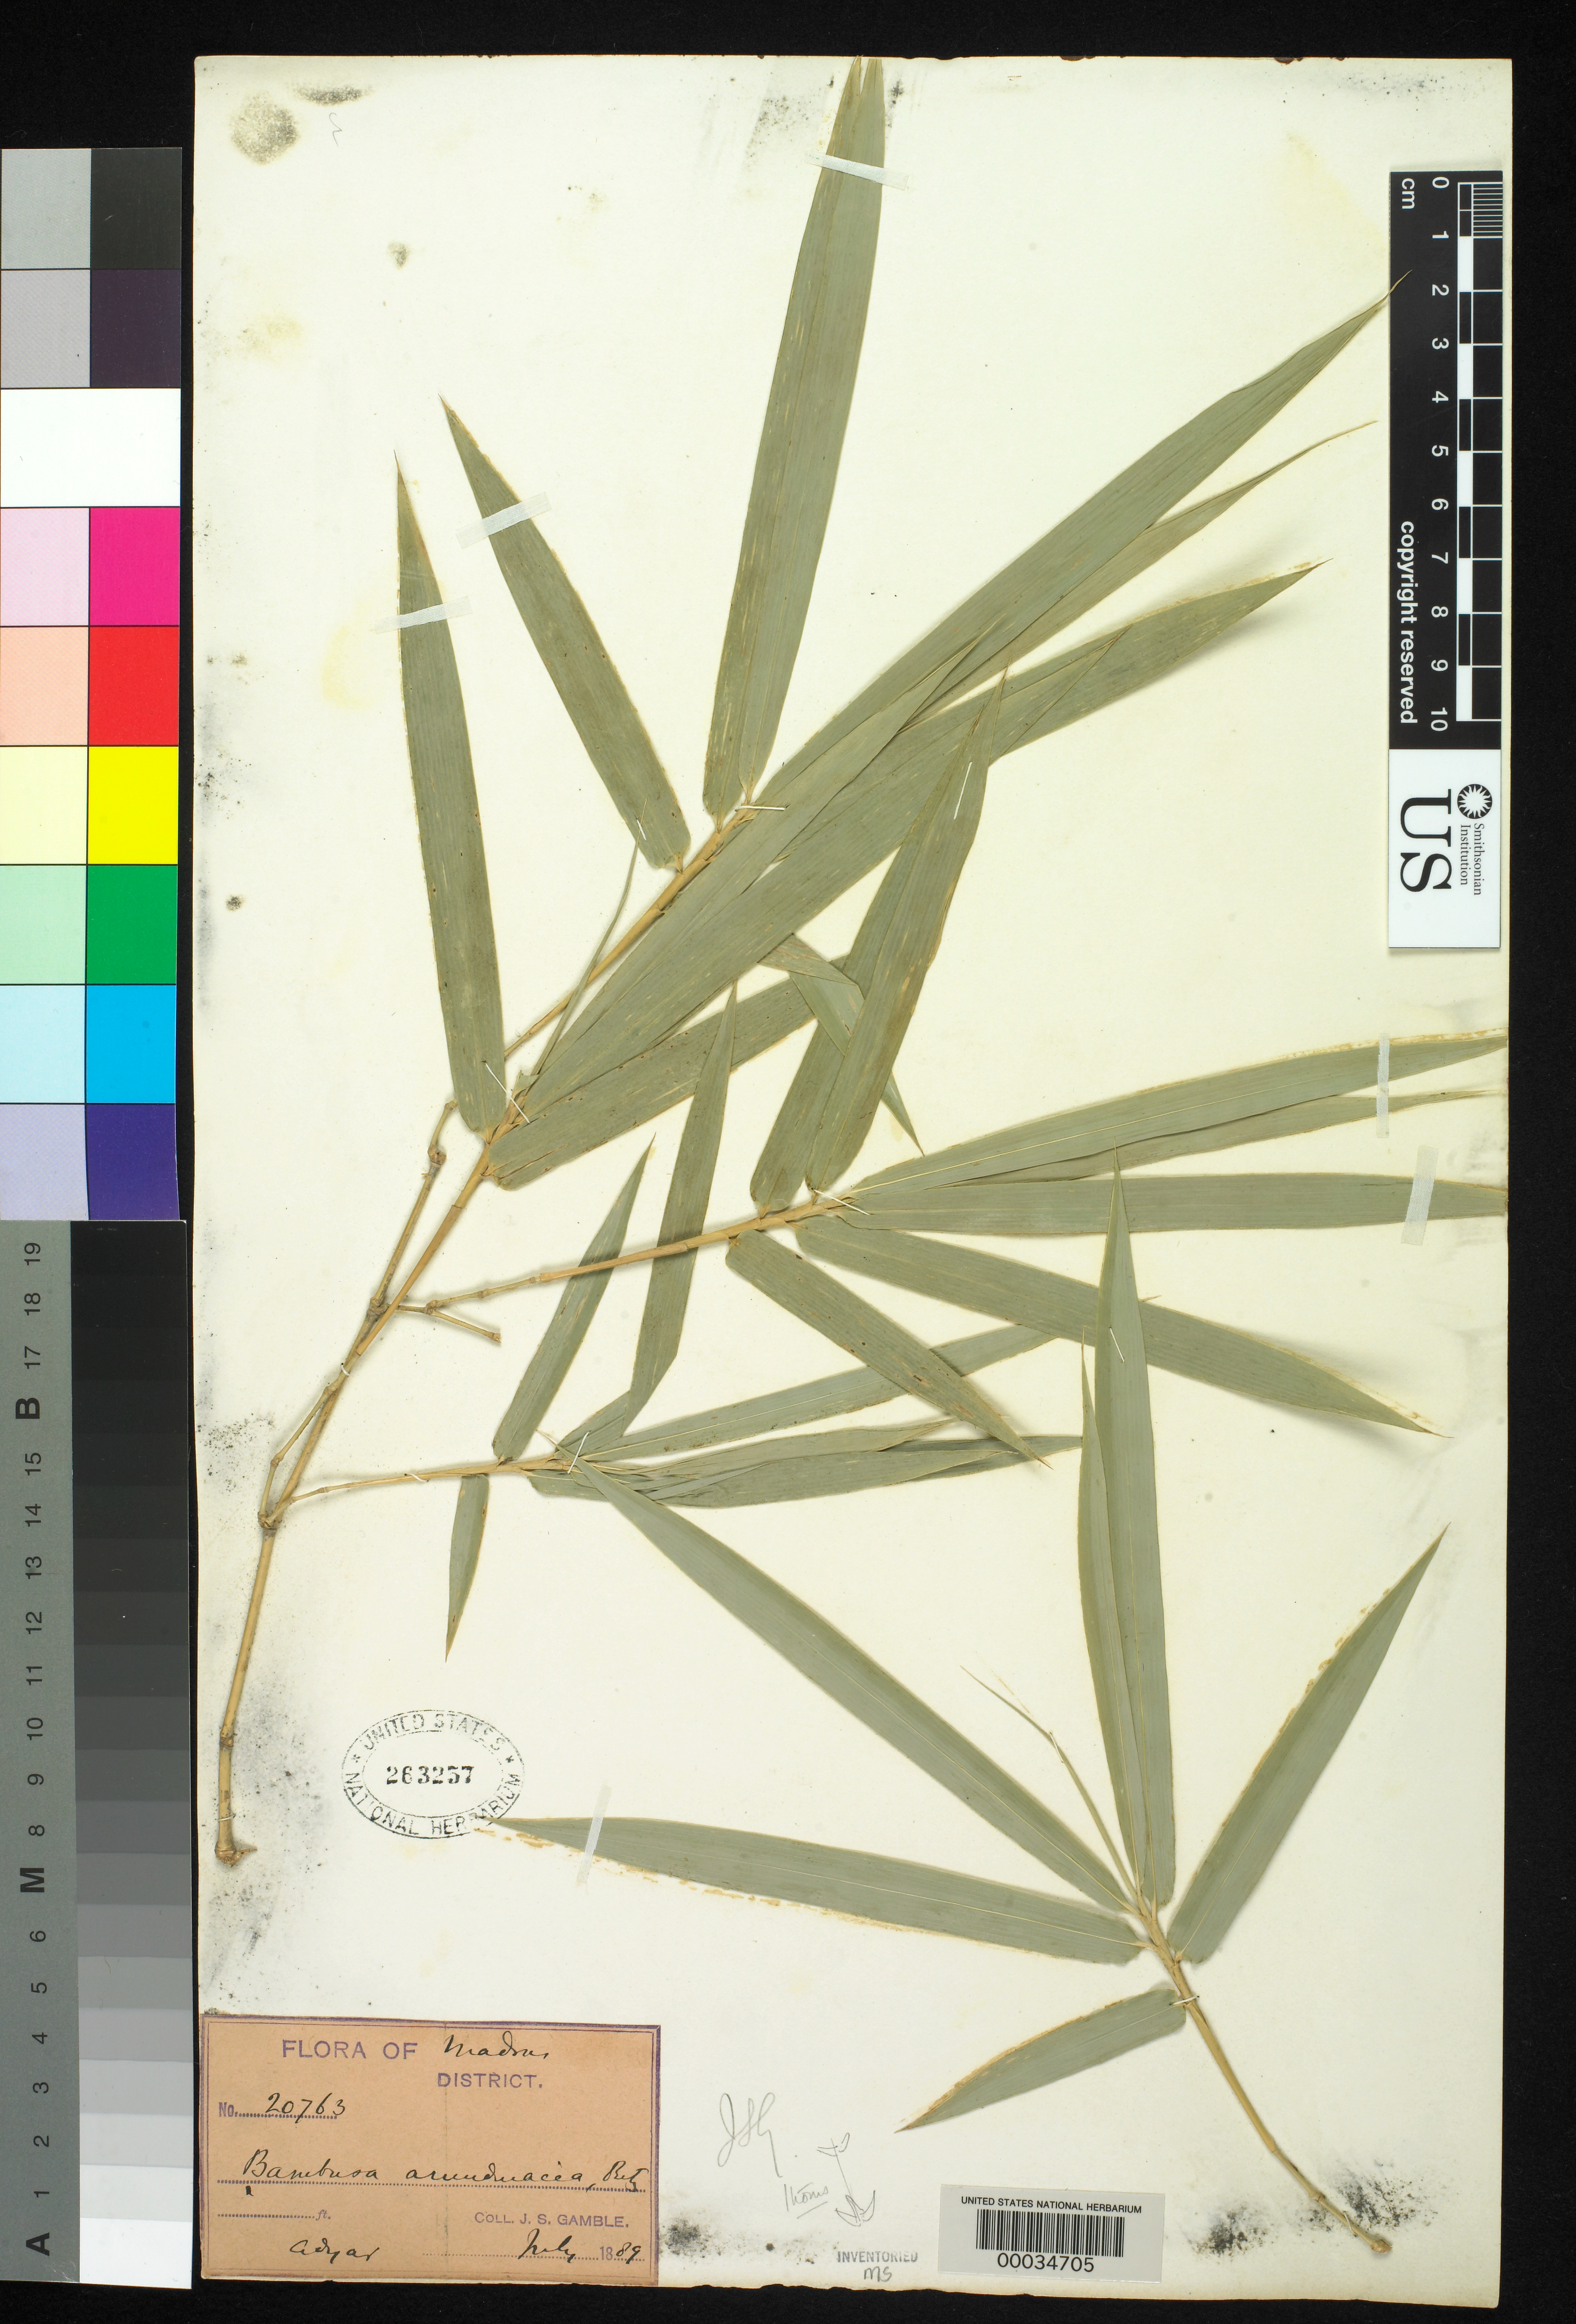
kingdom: Plantae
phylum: Tracheophyta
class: Liliopsida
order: Poales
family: Poaceae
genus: Bambusa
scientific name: Bambusa bambos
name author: (L.) Voss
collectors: J. S. Gamble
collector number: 20763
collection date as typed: Jul 1889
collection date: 1889-07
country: India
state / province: Tamil Nadu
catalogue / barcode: US 263257